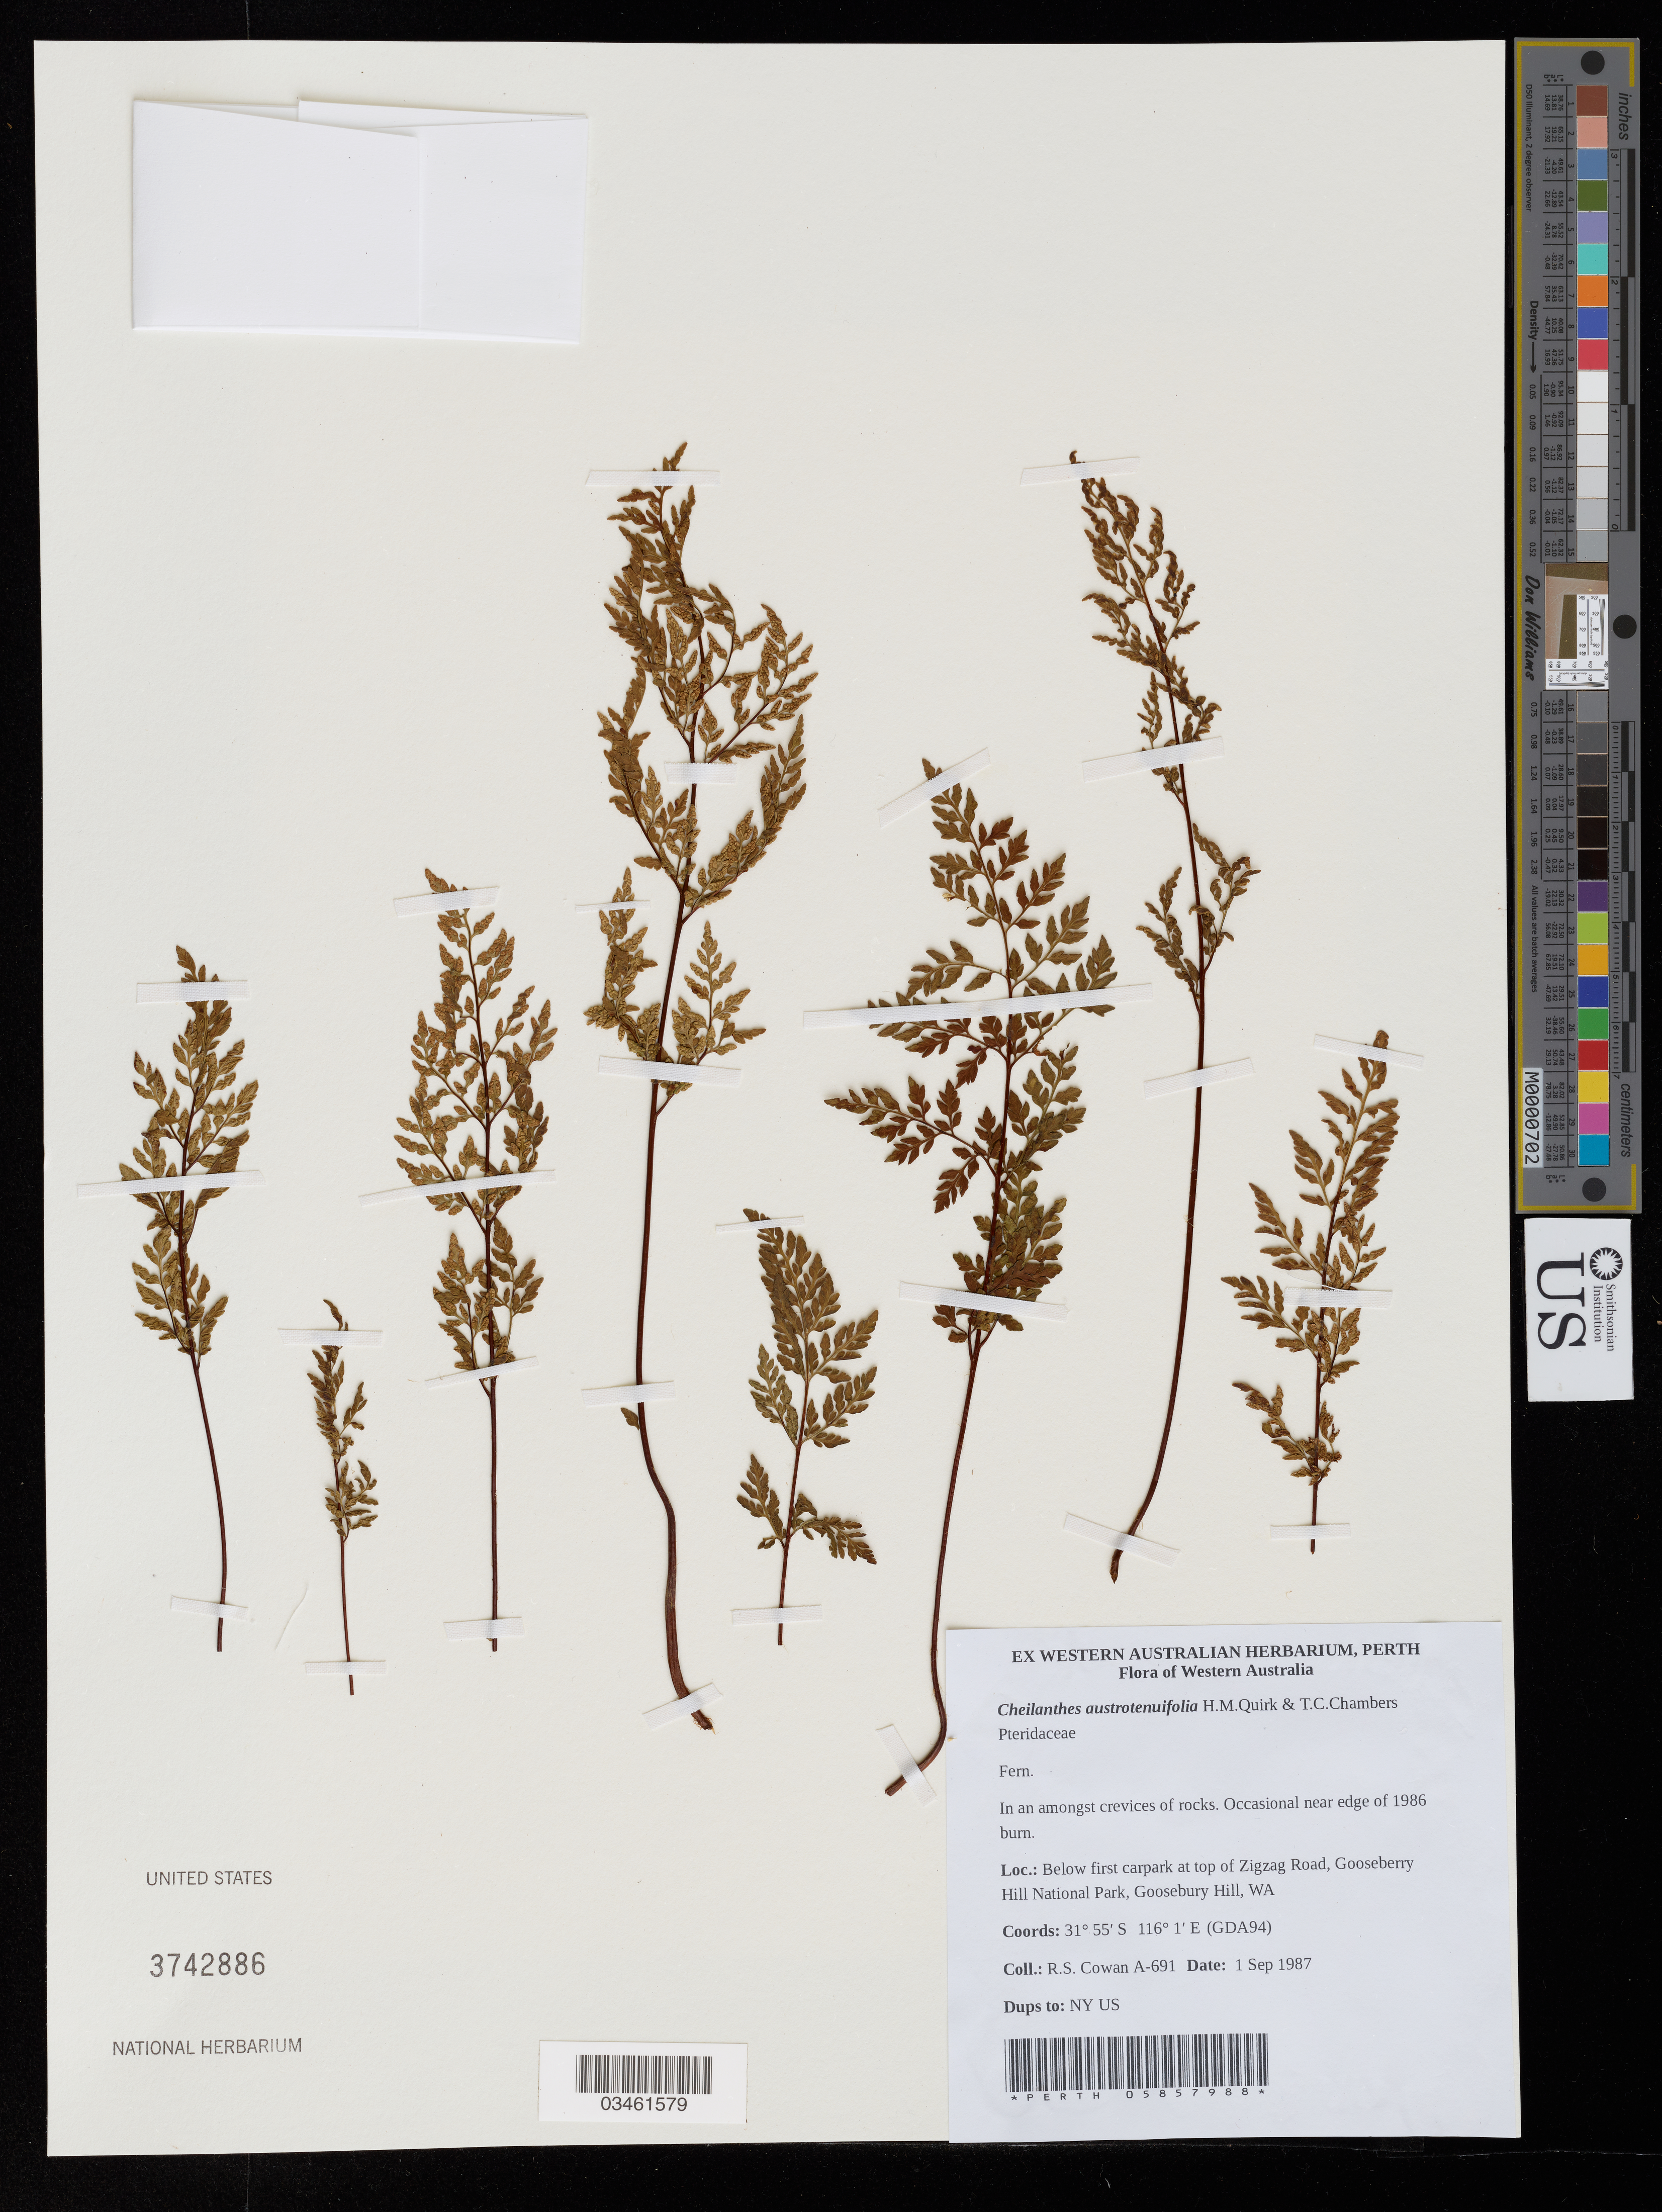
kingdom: Plantae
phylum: Tracheophyta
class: Polypodiopsida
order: Polypodiales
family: Pteridaceae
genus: Cheilanthes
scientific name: Cheilanthes austrotenuifolia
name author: Quirk & T.C. Chambers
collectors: R. S. Cowan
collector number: A-691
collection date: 1987-09-01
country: Australia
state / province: Western Australia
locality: Occasional near edge of 1986 burn. Below first carpark at top of Zigzag Road, Gooseberry Hill National Park, Goosebury Hill.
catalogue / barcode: US 3742886